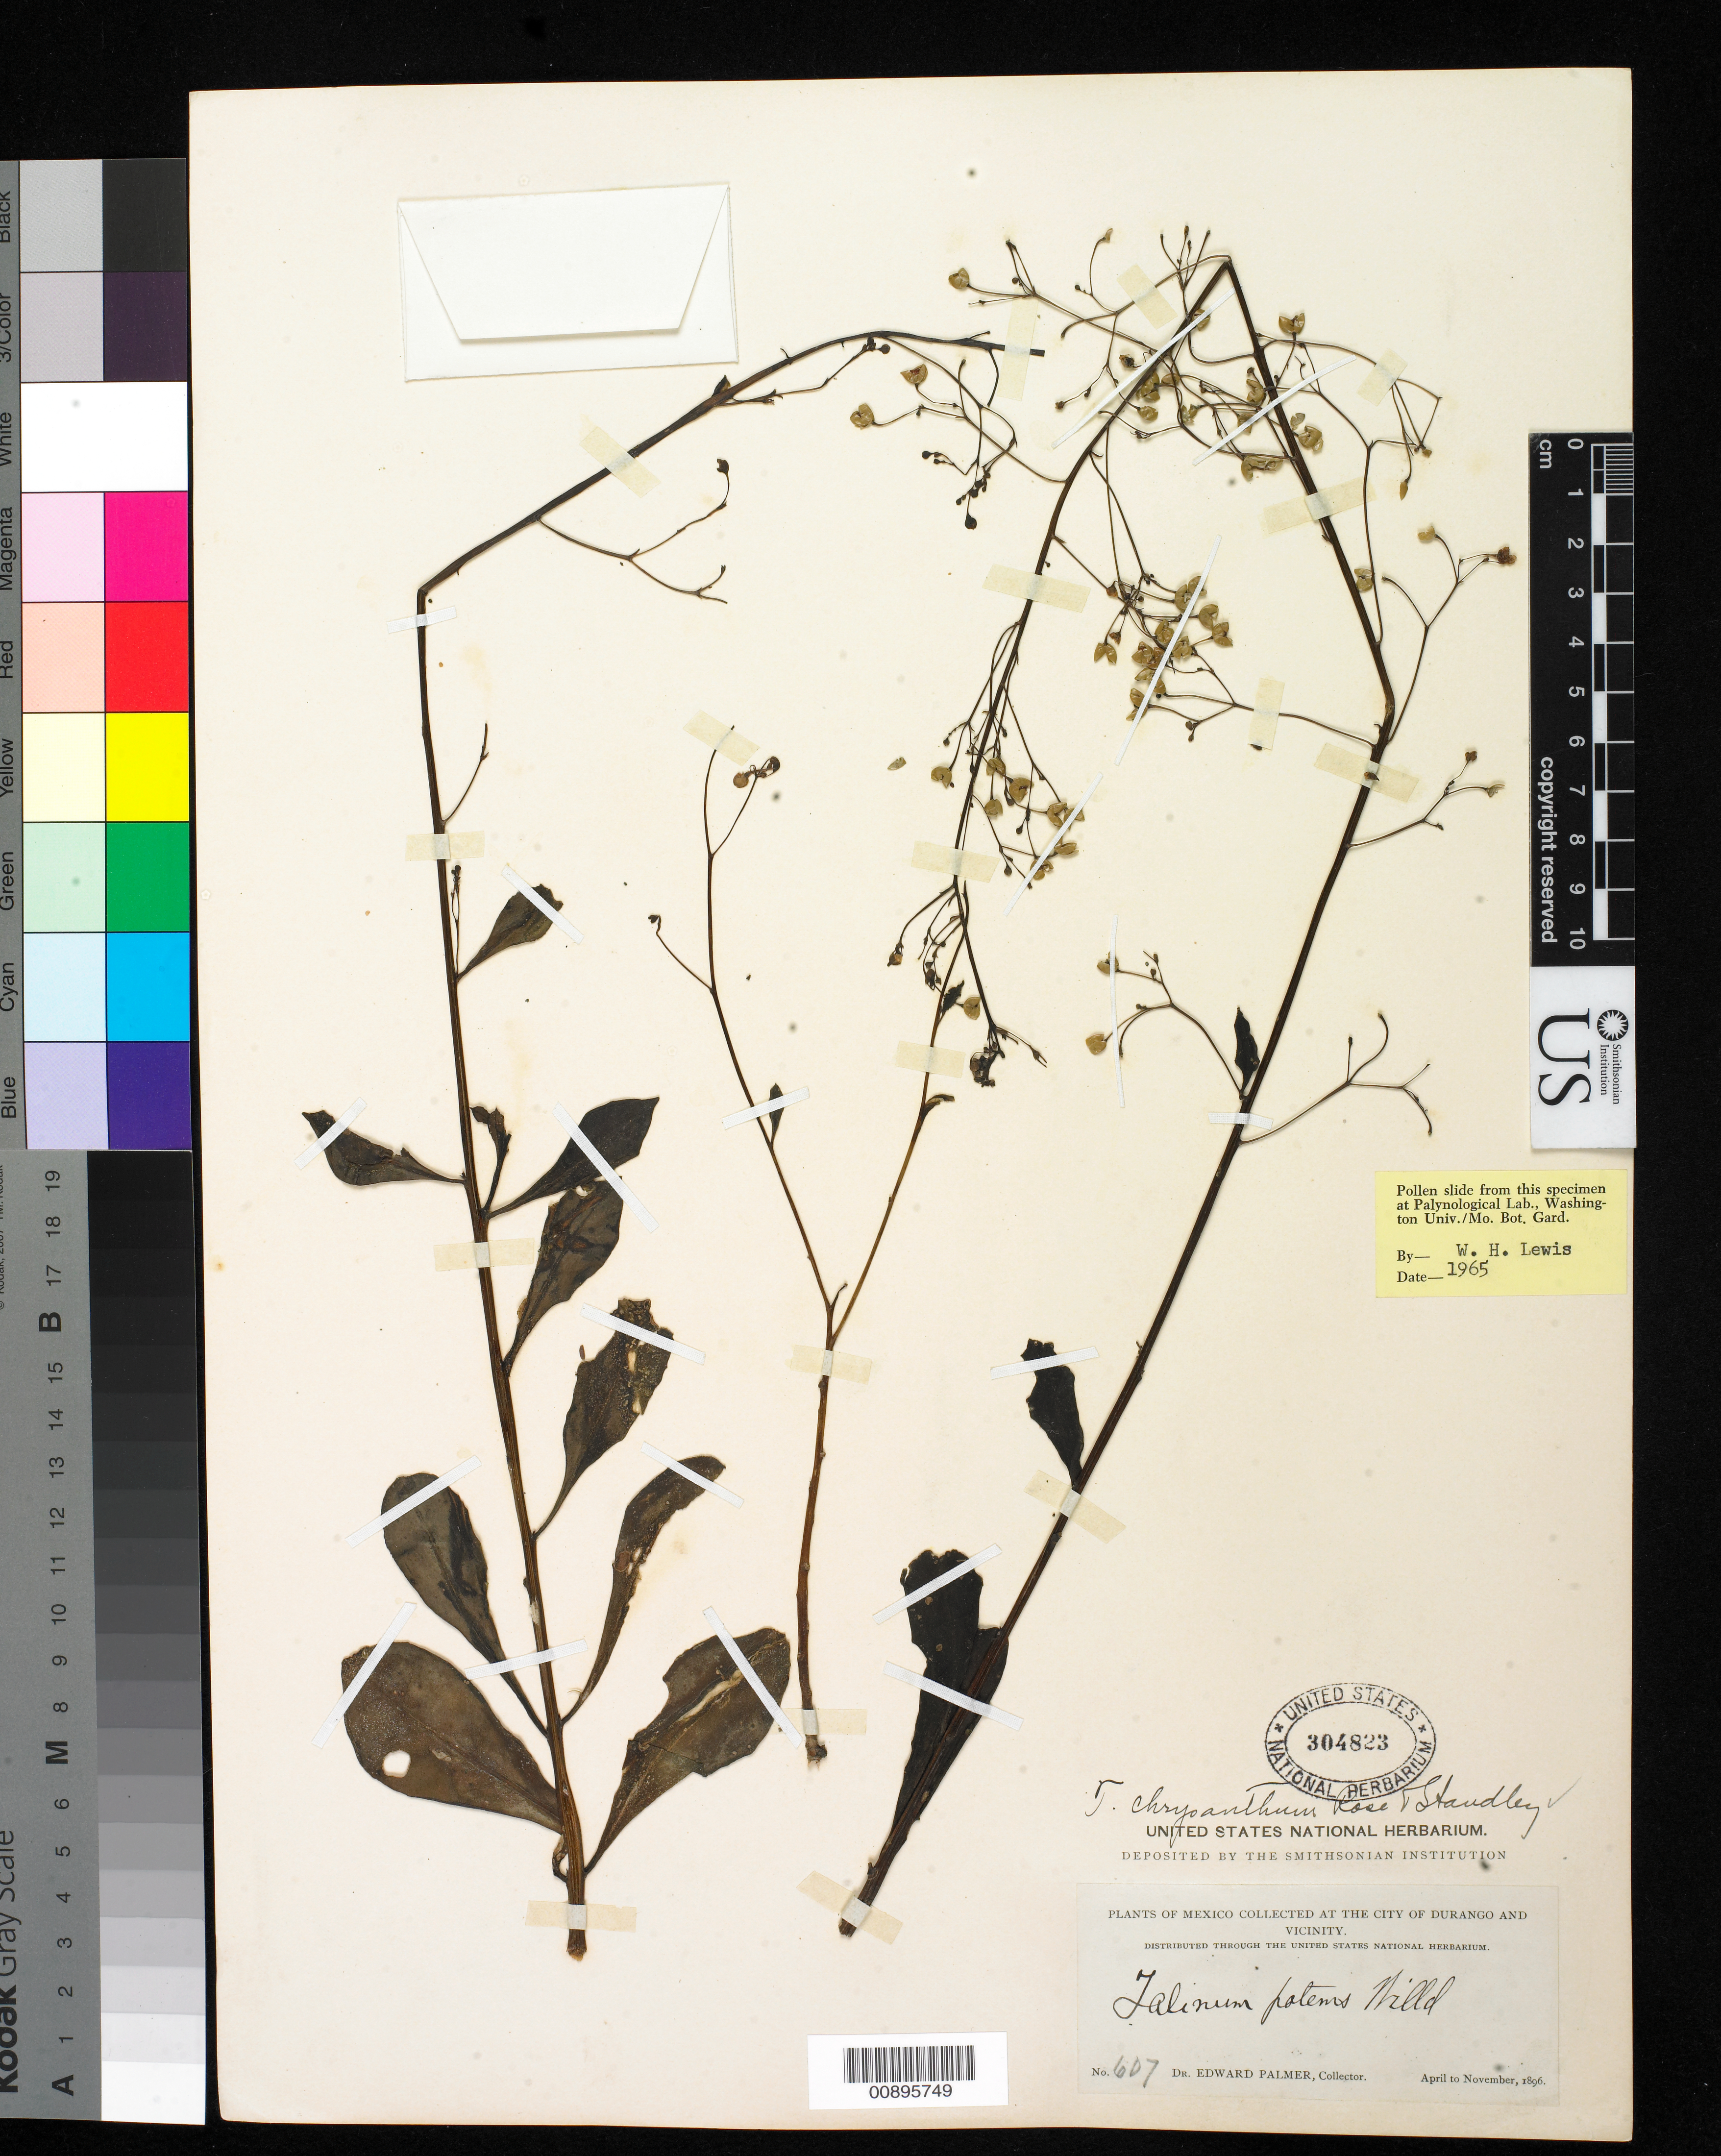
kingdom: Plantae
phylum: Tracheophyta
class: Magnoliopsida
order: Caryophyllales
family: Talinaceae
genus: Talinum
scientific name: Talinum chrysanthum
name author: Rose & Standl.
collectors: E. Palmer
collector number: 607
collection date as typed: Apr 1896 to -- Nov 1896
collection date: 1896-04/1896-11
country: Mexico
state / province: Durango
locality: City of Durango and vicinity.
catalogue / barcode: US 304823